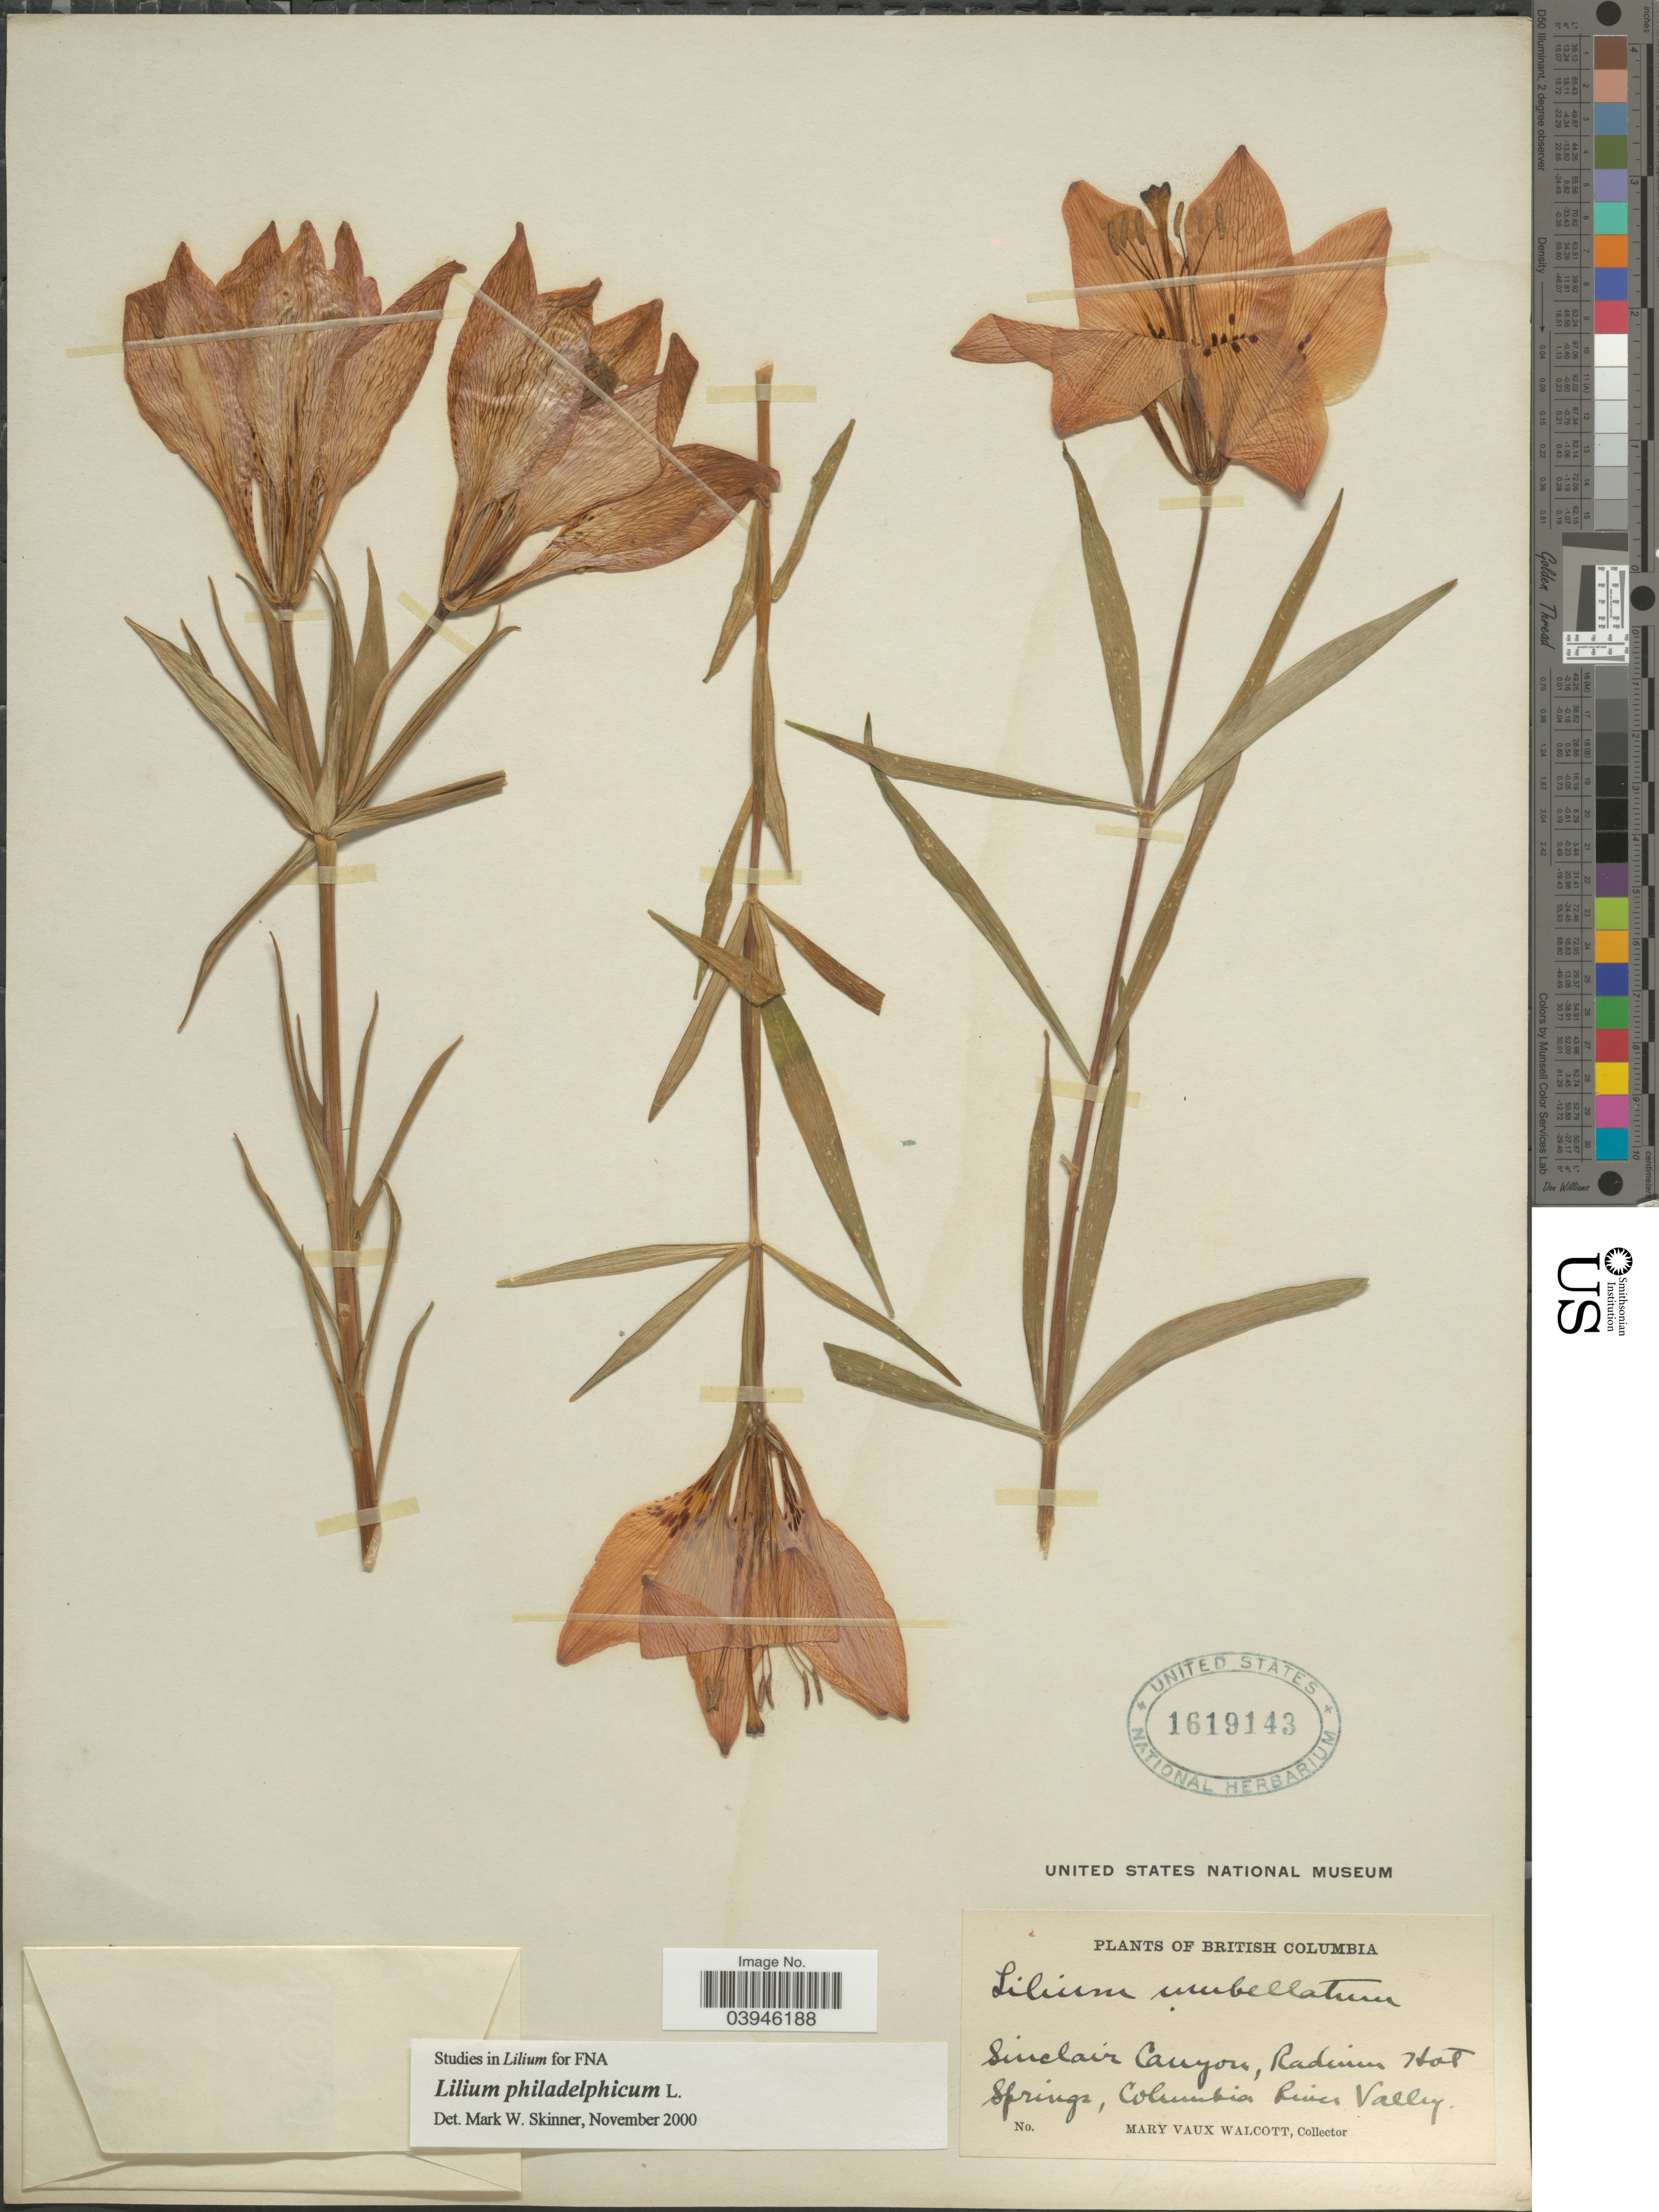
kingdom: Plantae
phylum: Tracheophyta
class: Liliopsida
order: Liliales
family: Liliaceae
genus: Lilium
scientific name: Lilium philadelphicum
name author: L.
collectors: M. Walcott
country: Canada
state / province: British Columbia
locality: Sinclair Canyon, Radium Hot Springs, Columbia River Valley.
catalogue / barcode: US 1619143